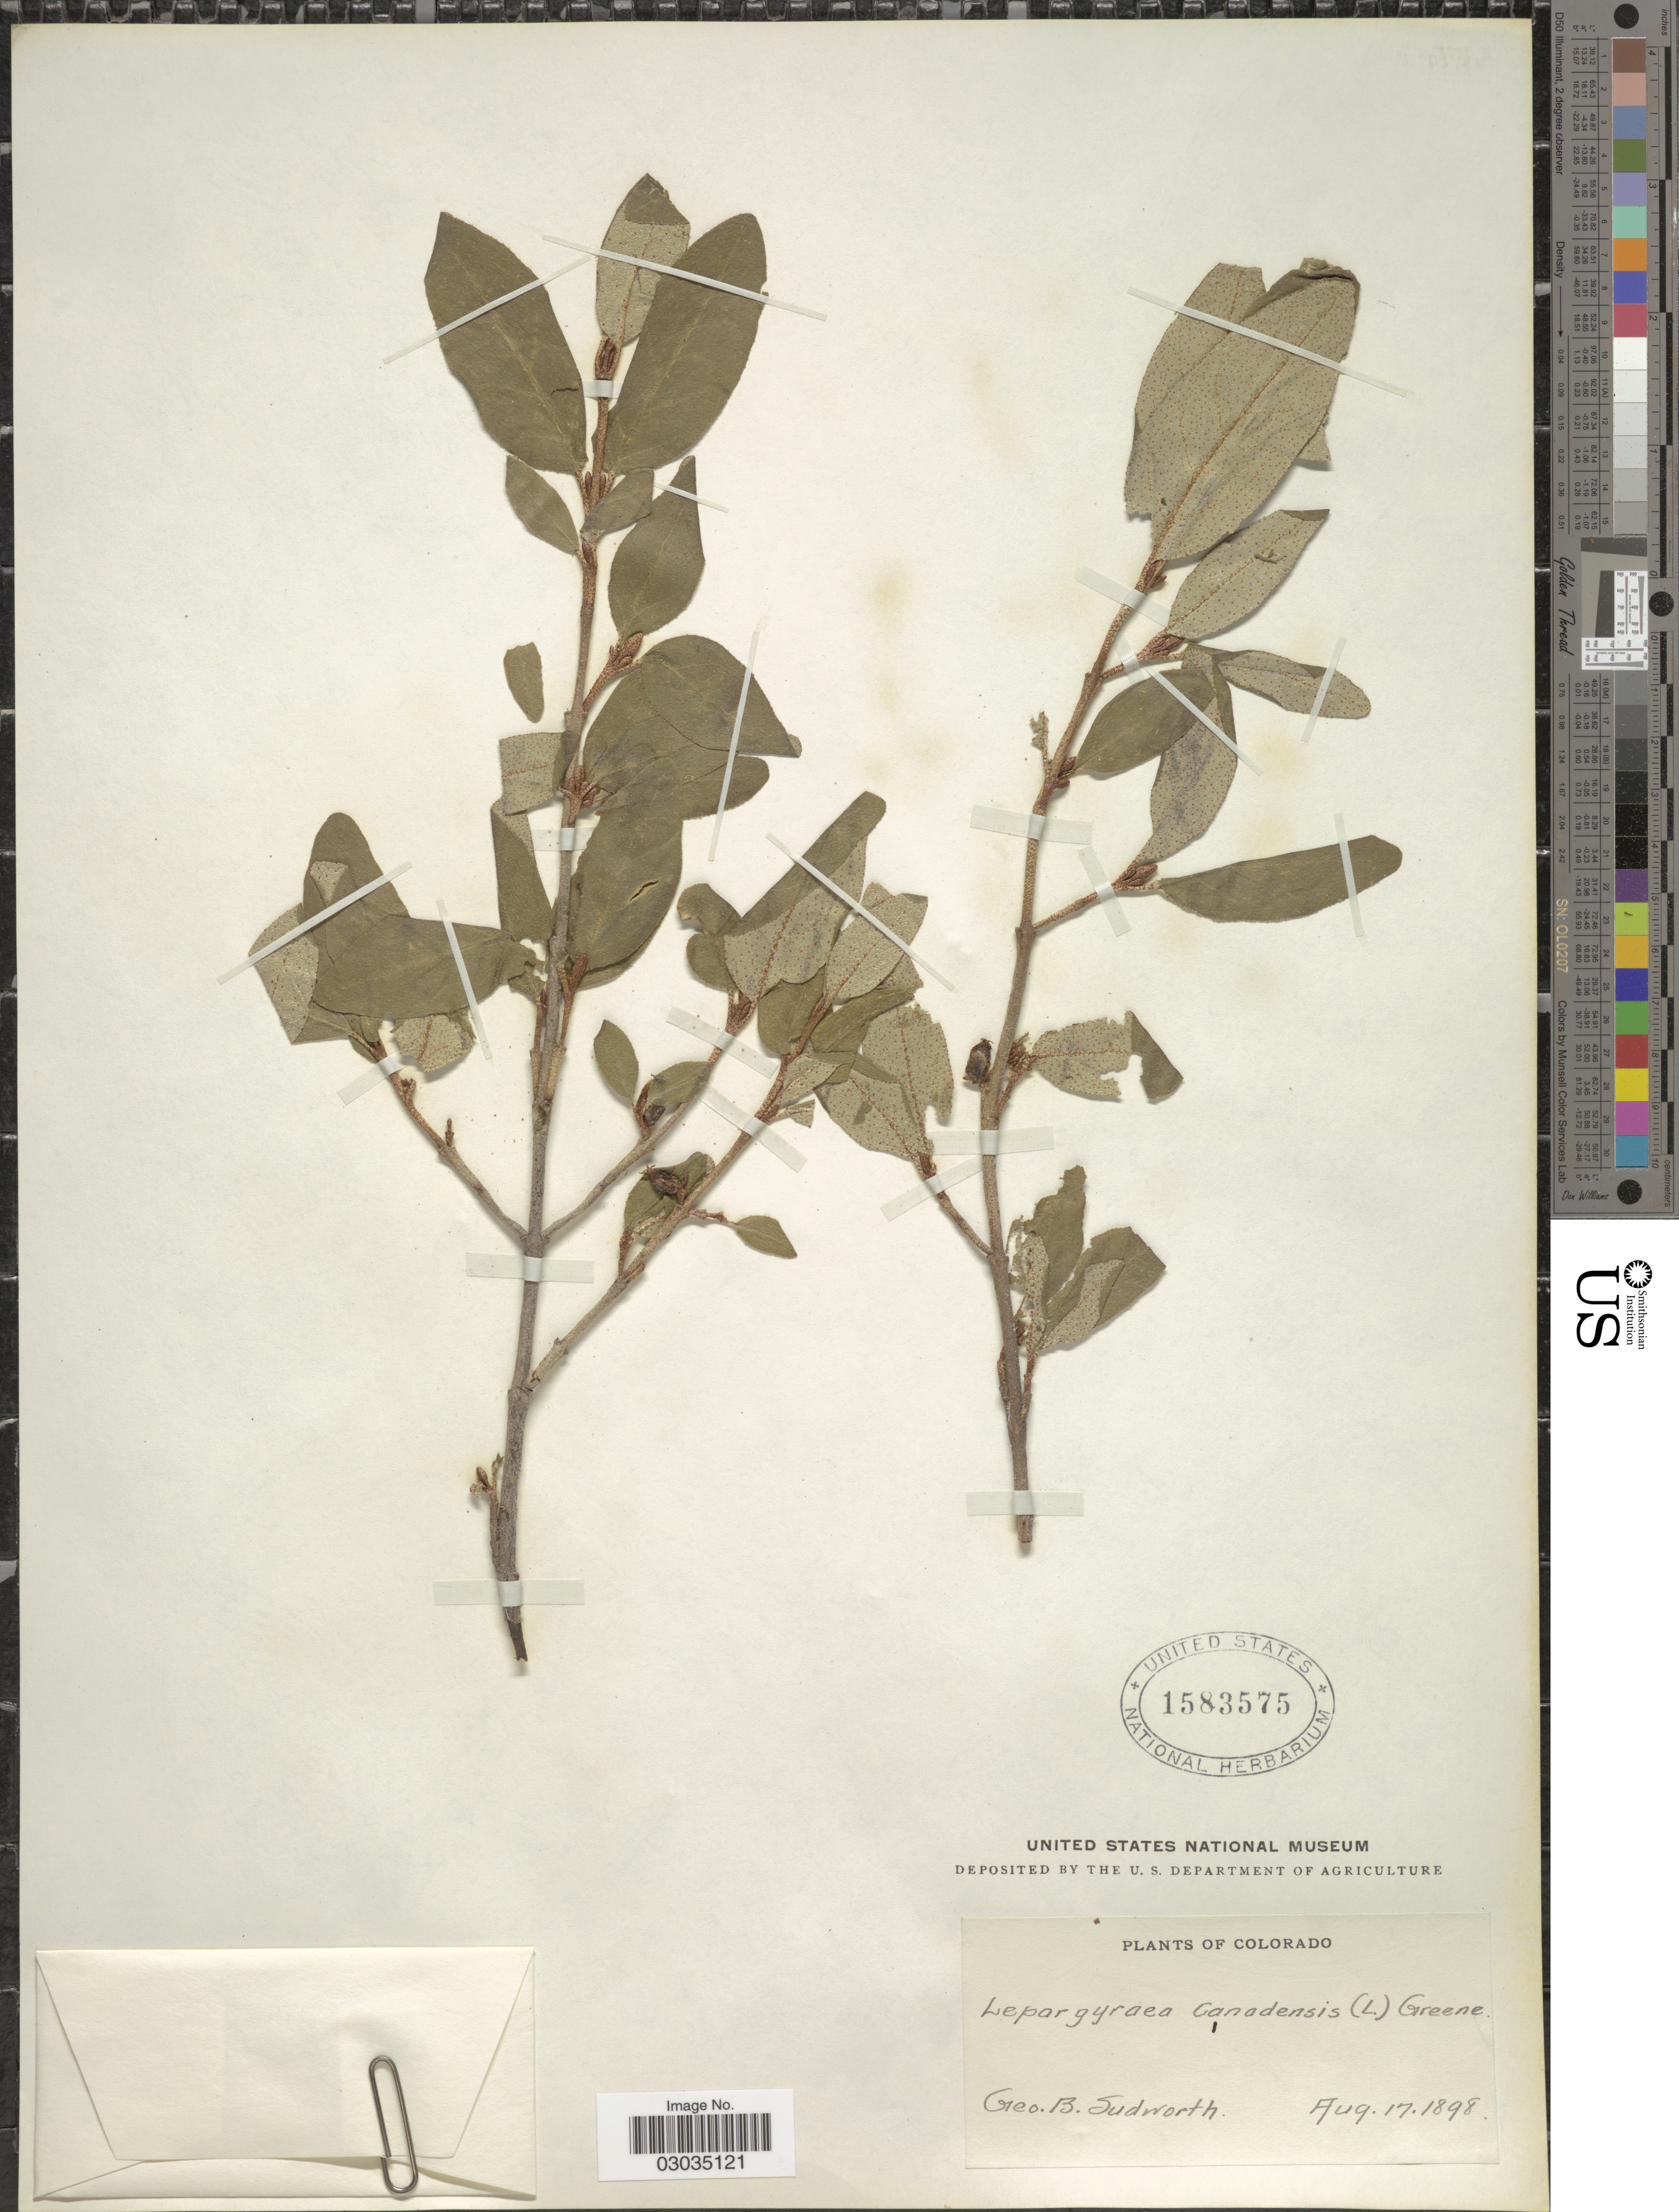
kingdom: Plantae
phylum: Tracheophyta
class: Magnoliopsida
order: Rosales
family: Elaeagnaceae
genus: Shepherdia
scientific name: Shepherdia canadensis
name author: (L.) Nutt.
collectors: G. B. Sudworth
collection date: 1898-08-17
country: United States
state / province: Colorado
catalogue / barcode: US 1583575